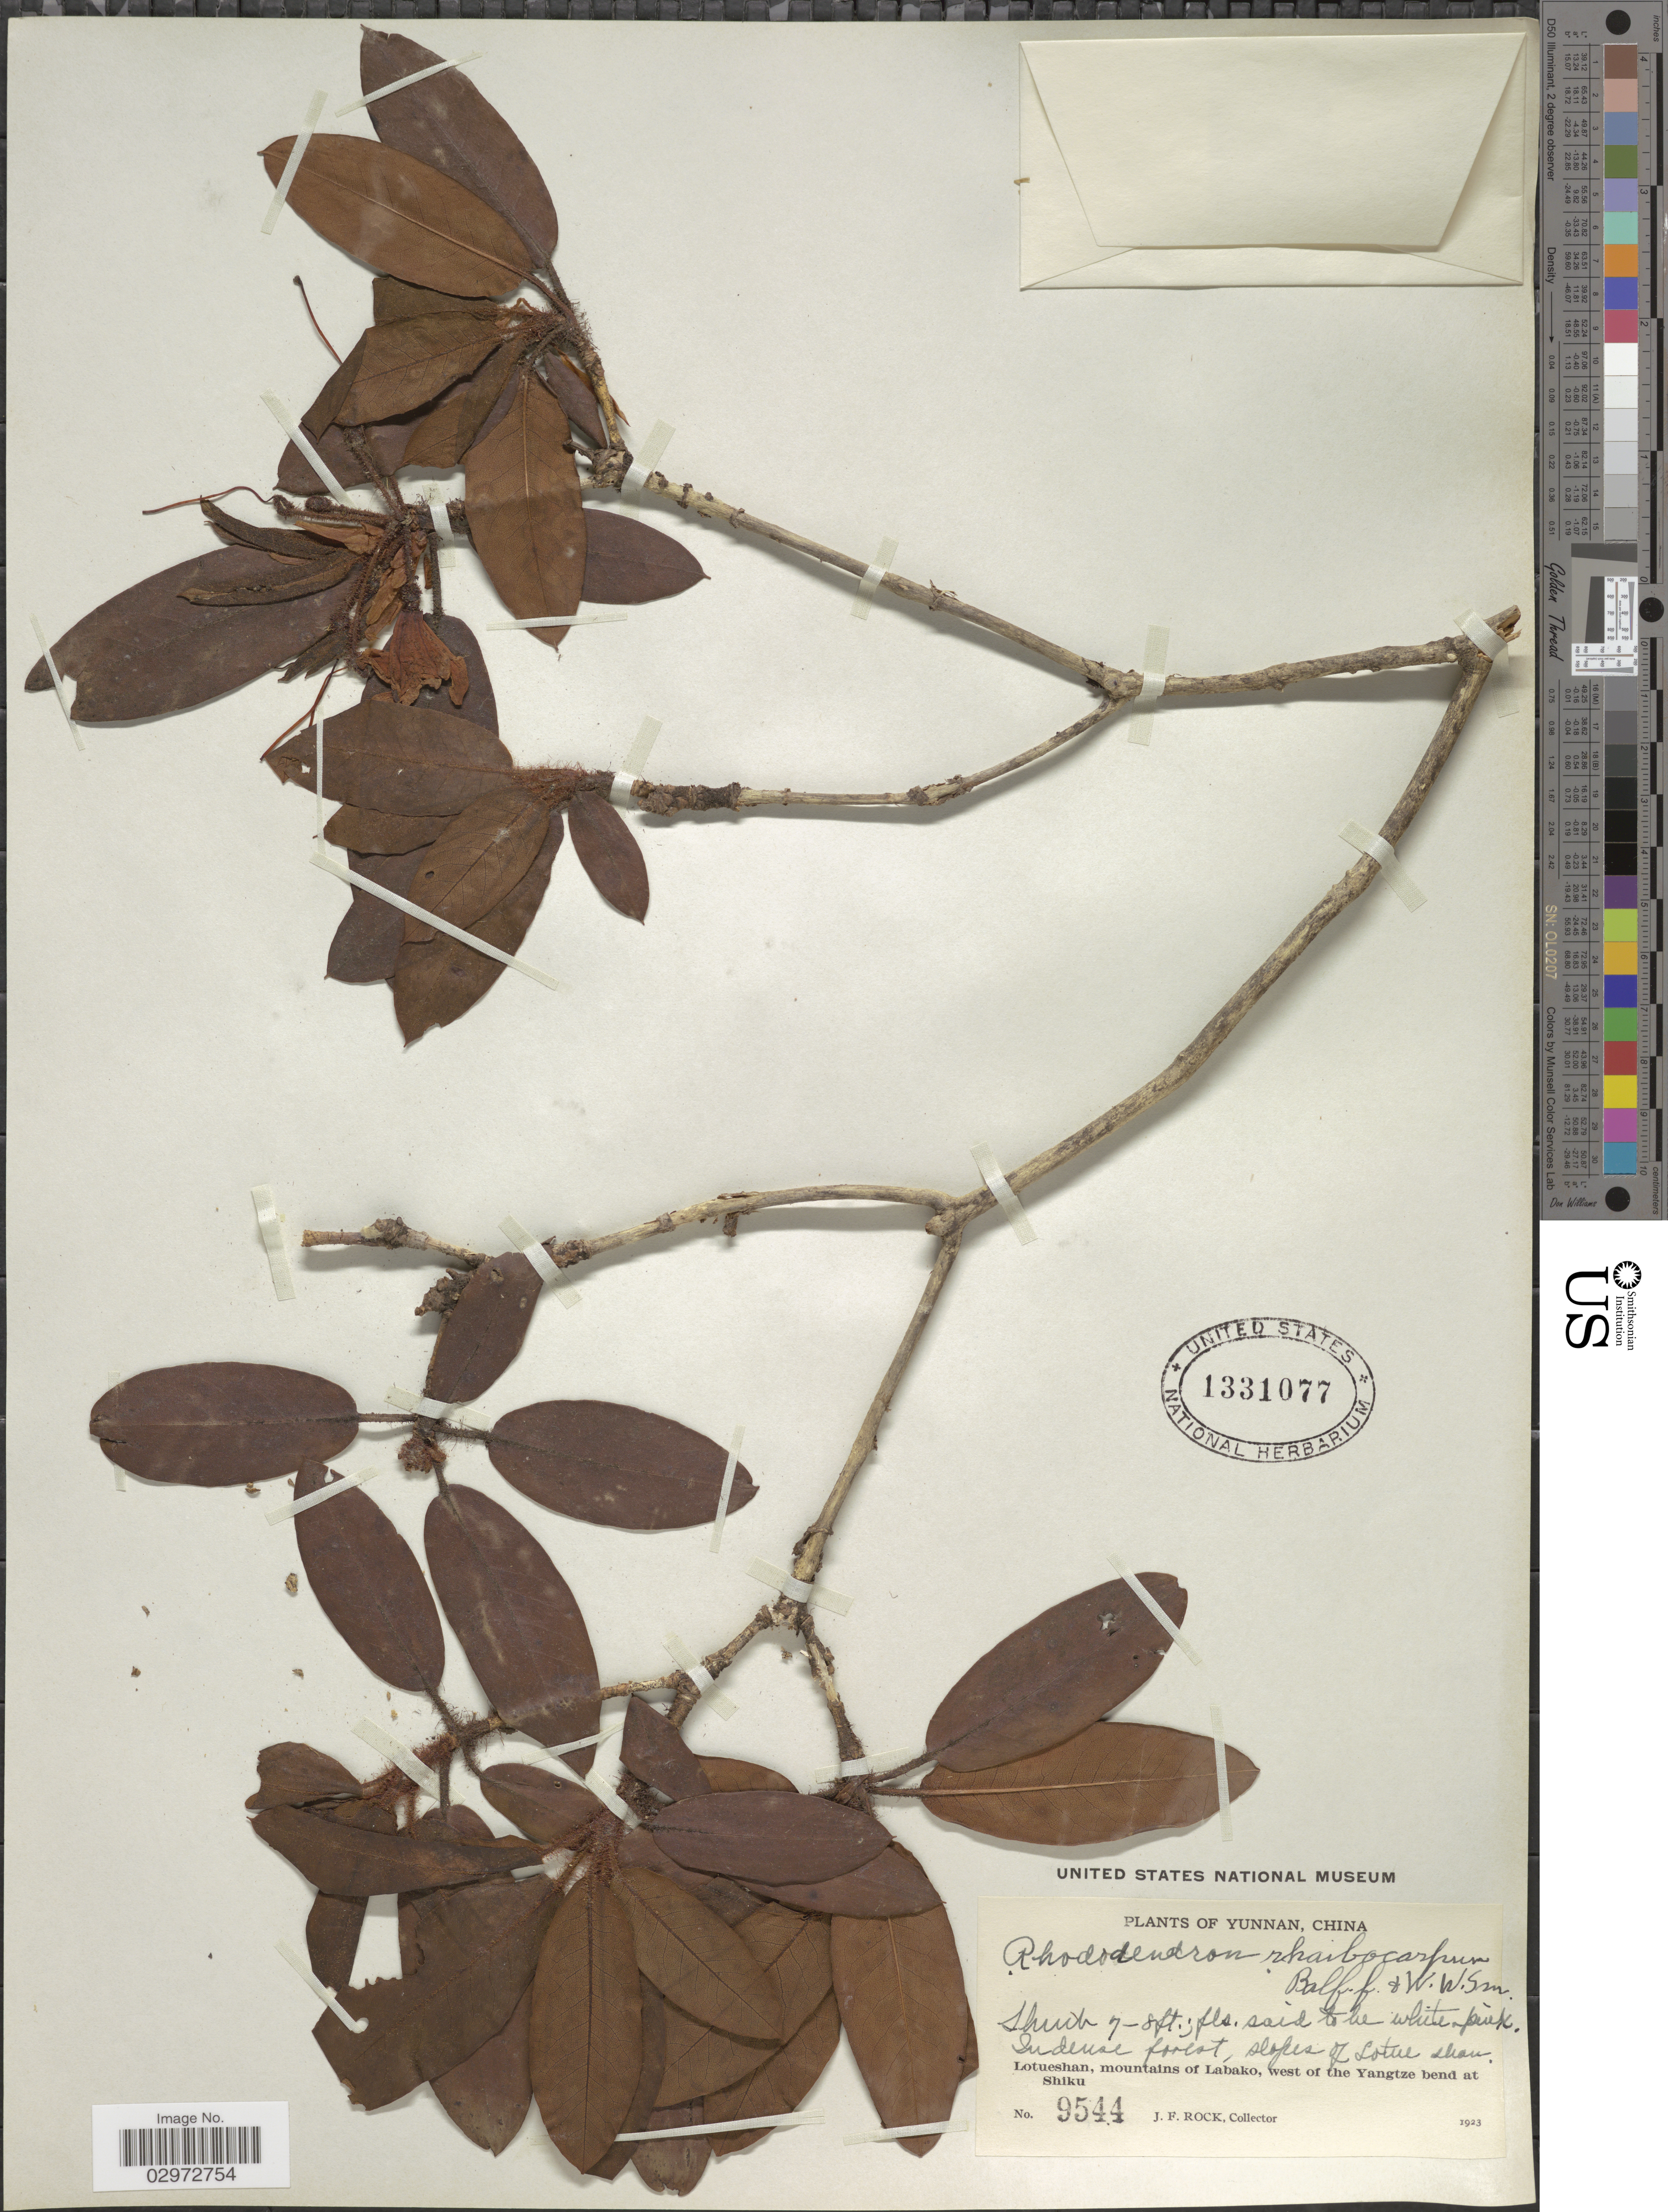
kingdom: Plantae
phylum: Tracheophyta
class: Magnoliopsida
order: Ericales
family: Ericaceae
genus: Rhododendron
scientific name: Rhododendron rhaibocarpum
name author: Balf. f. & W.W. Sm.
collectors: J. Rock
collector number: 9544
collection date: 1923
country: China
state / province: Yunnan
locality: Slopes of Lotue shan. Lotueshan, mountains of Labako, west of the Yangtze bend at Shiku.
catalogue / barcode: US 1331077